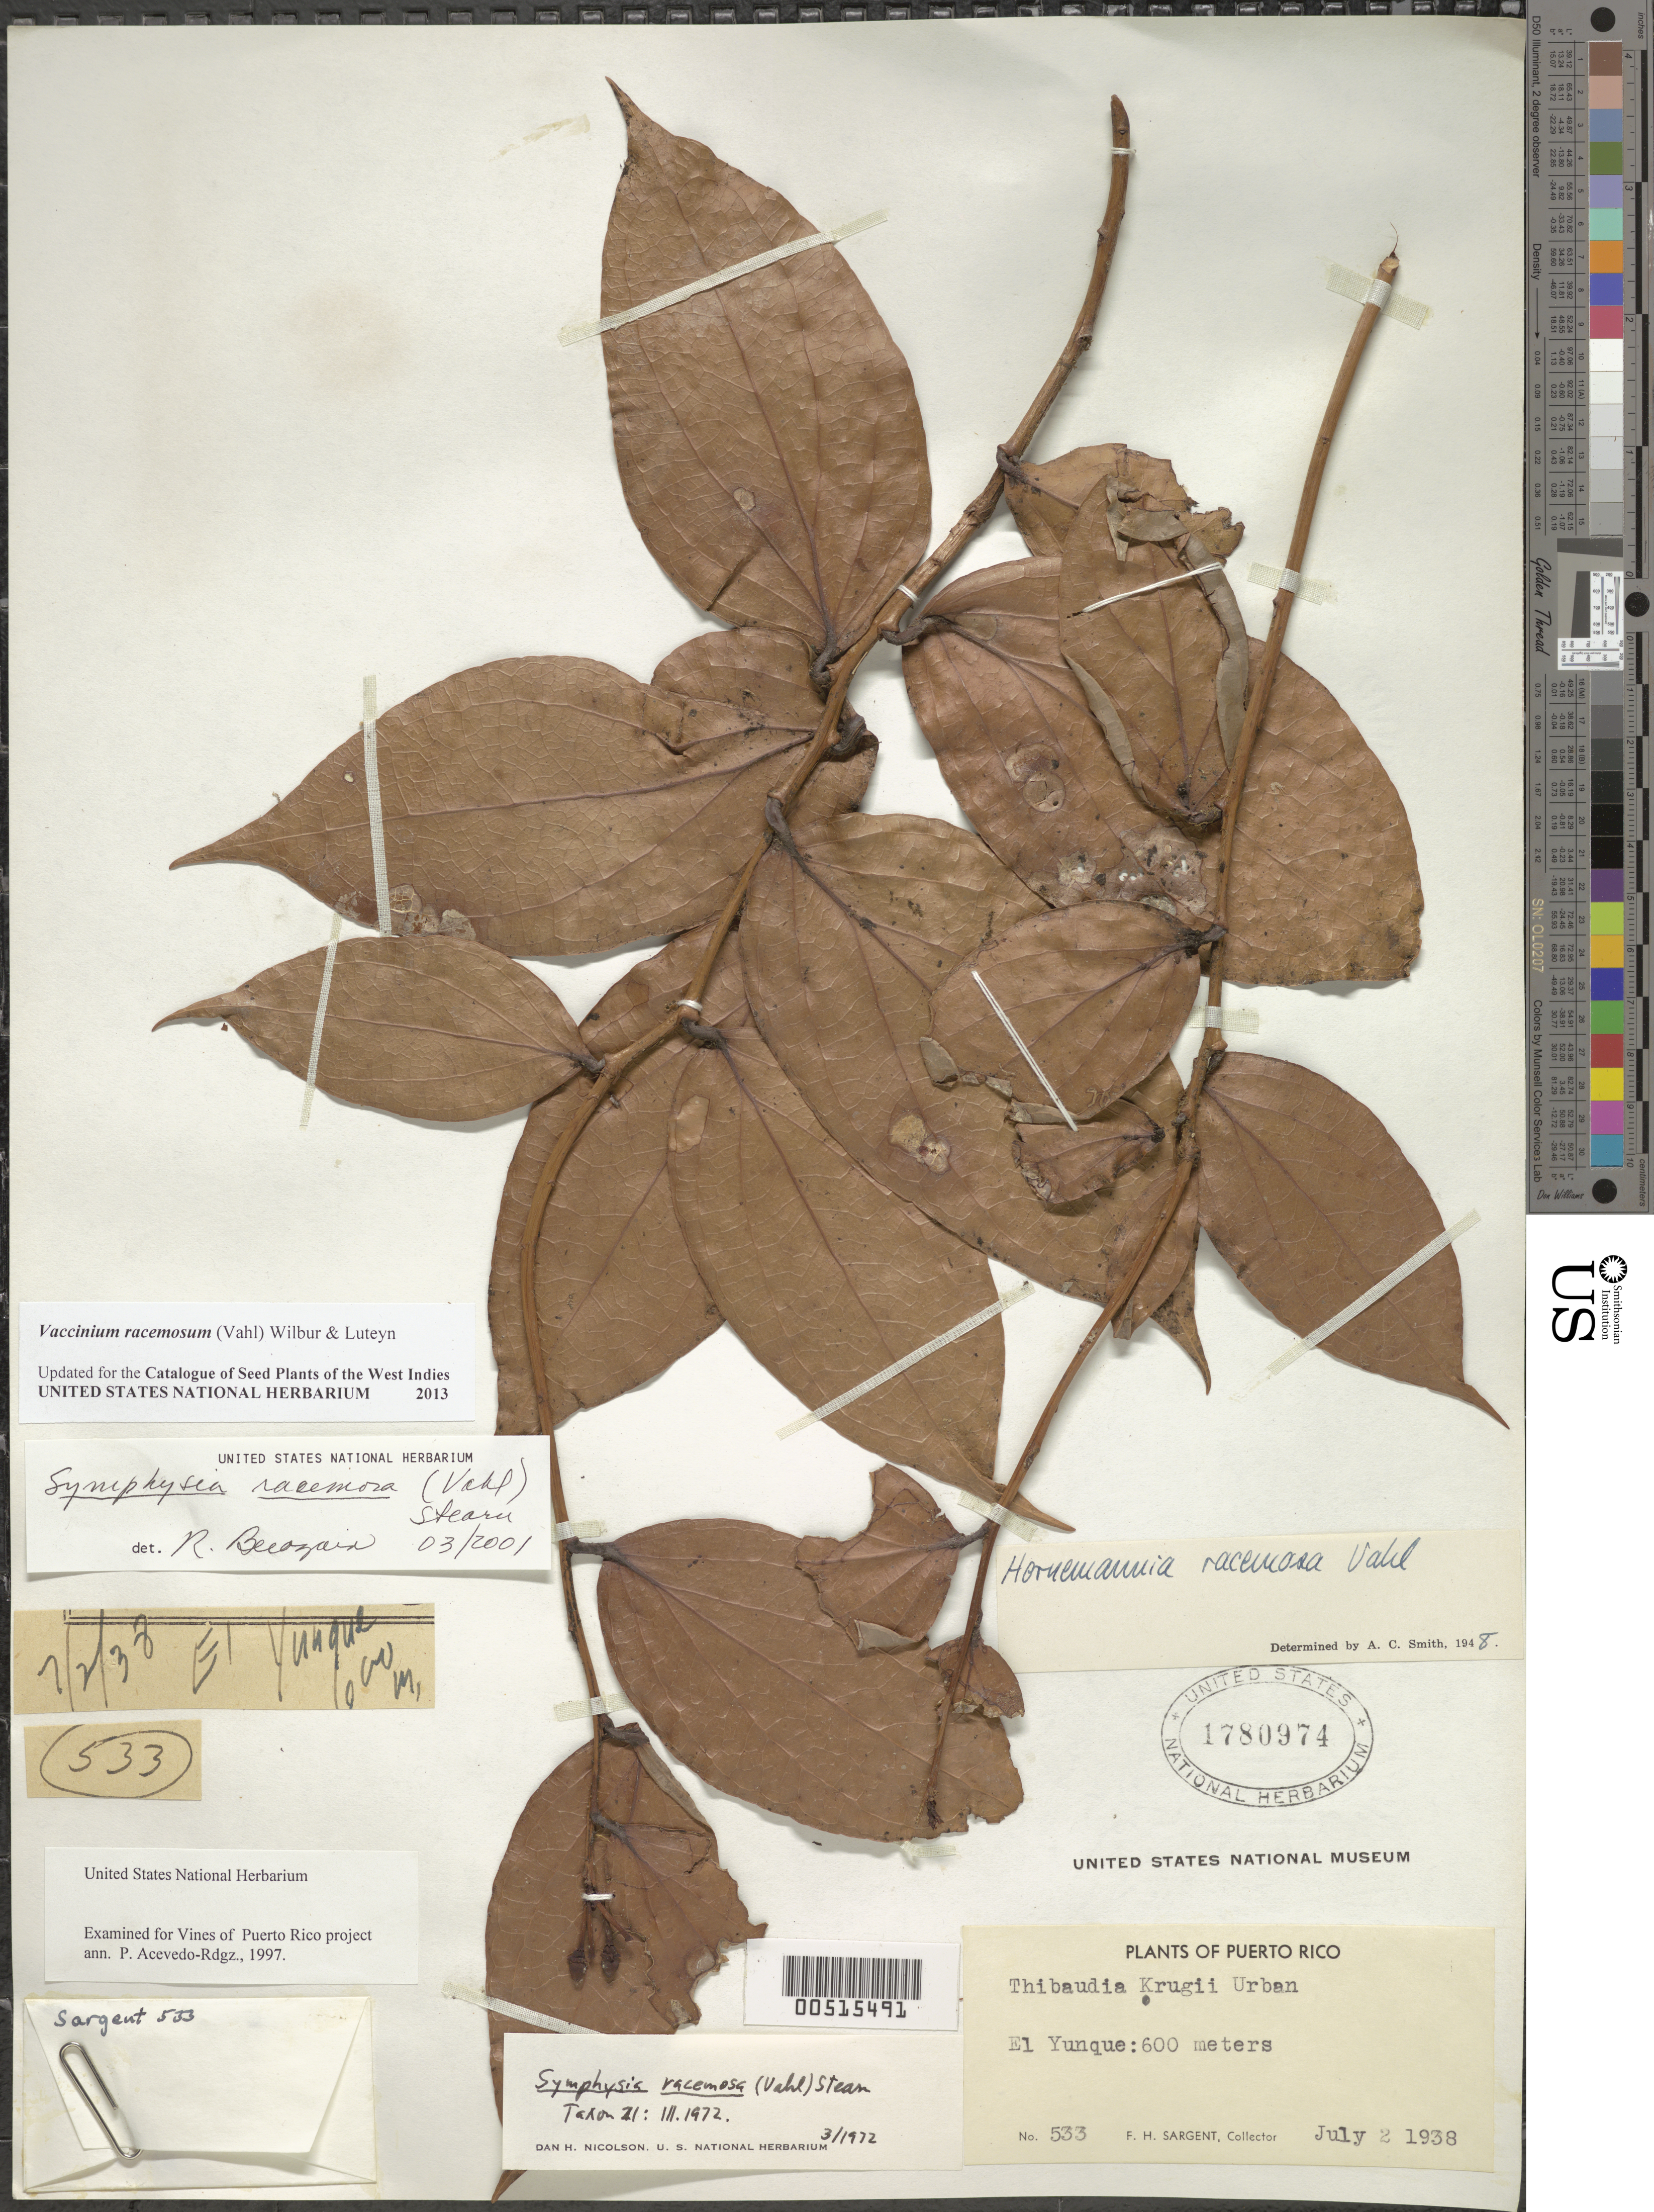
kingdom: Plantae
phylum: Tracheophyta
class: Magnoliopsida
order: Ericales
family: Ericaceae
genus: Vaccinium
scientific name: Vaccinium racemosum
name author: (Vahl) Wilbur & Luteyn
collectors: F. H. Sargent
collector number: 533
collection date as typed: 02 Jul 1938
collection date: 1938-07-02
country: Puerto Rico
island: Greater Antilles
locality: El Yunque.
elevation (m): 600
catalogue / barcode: US 1780974